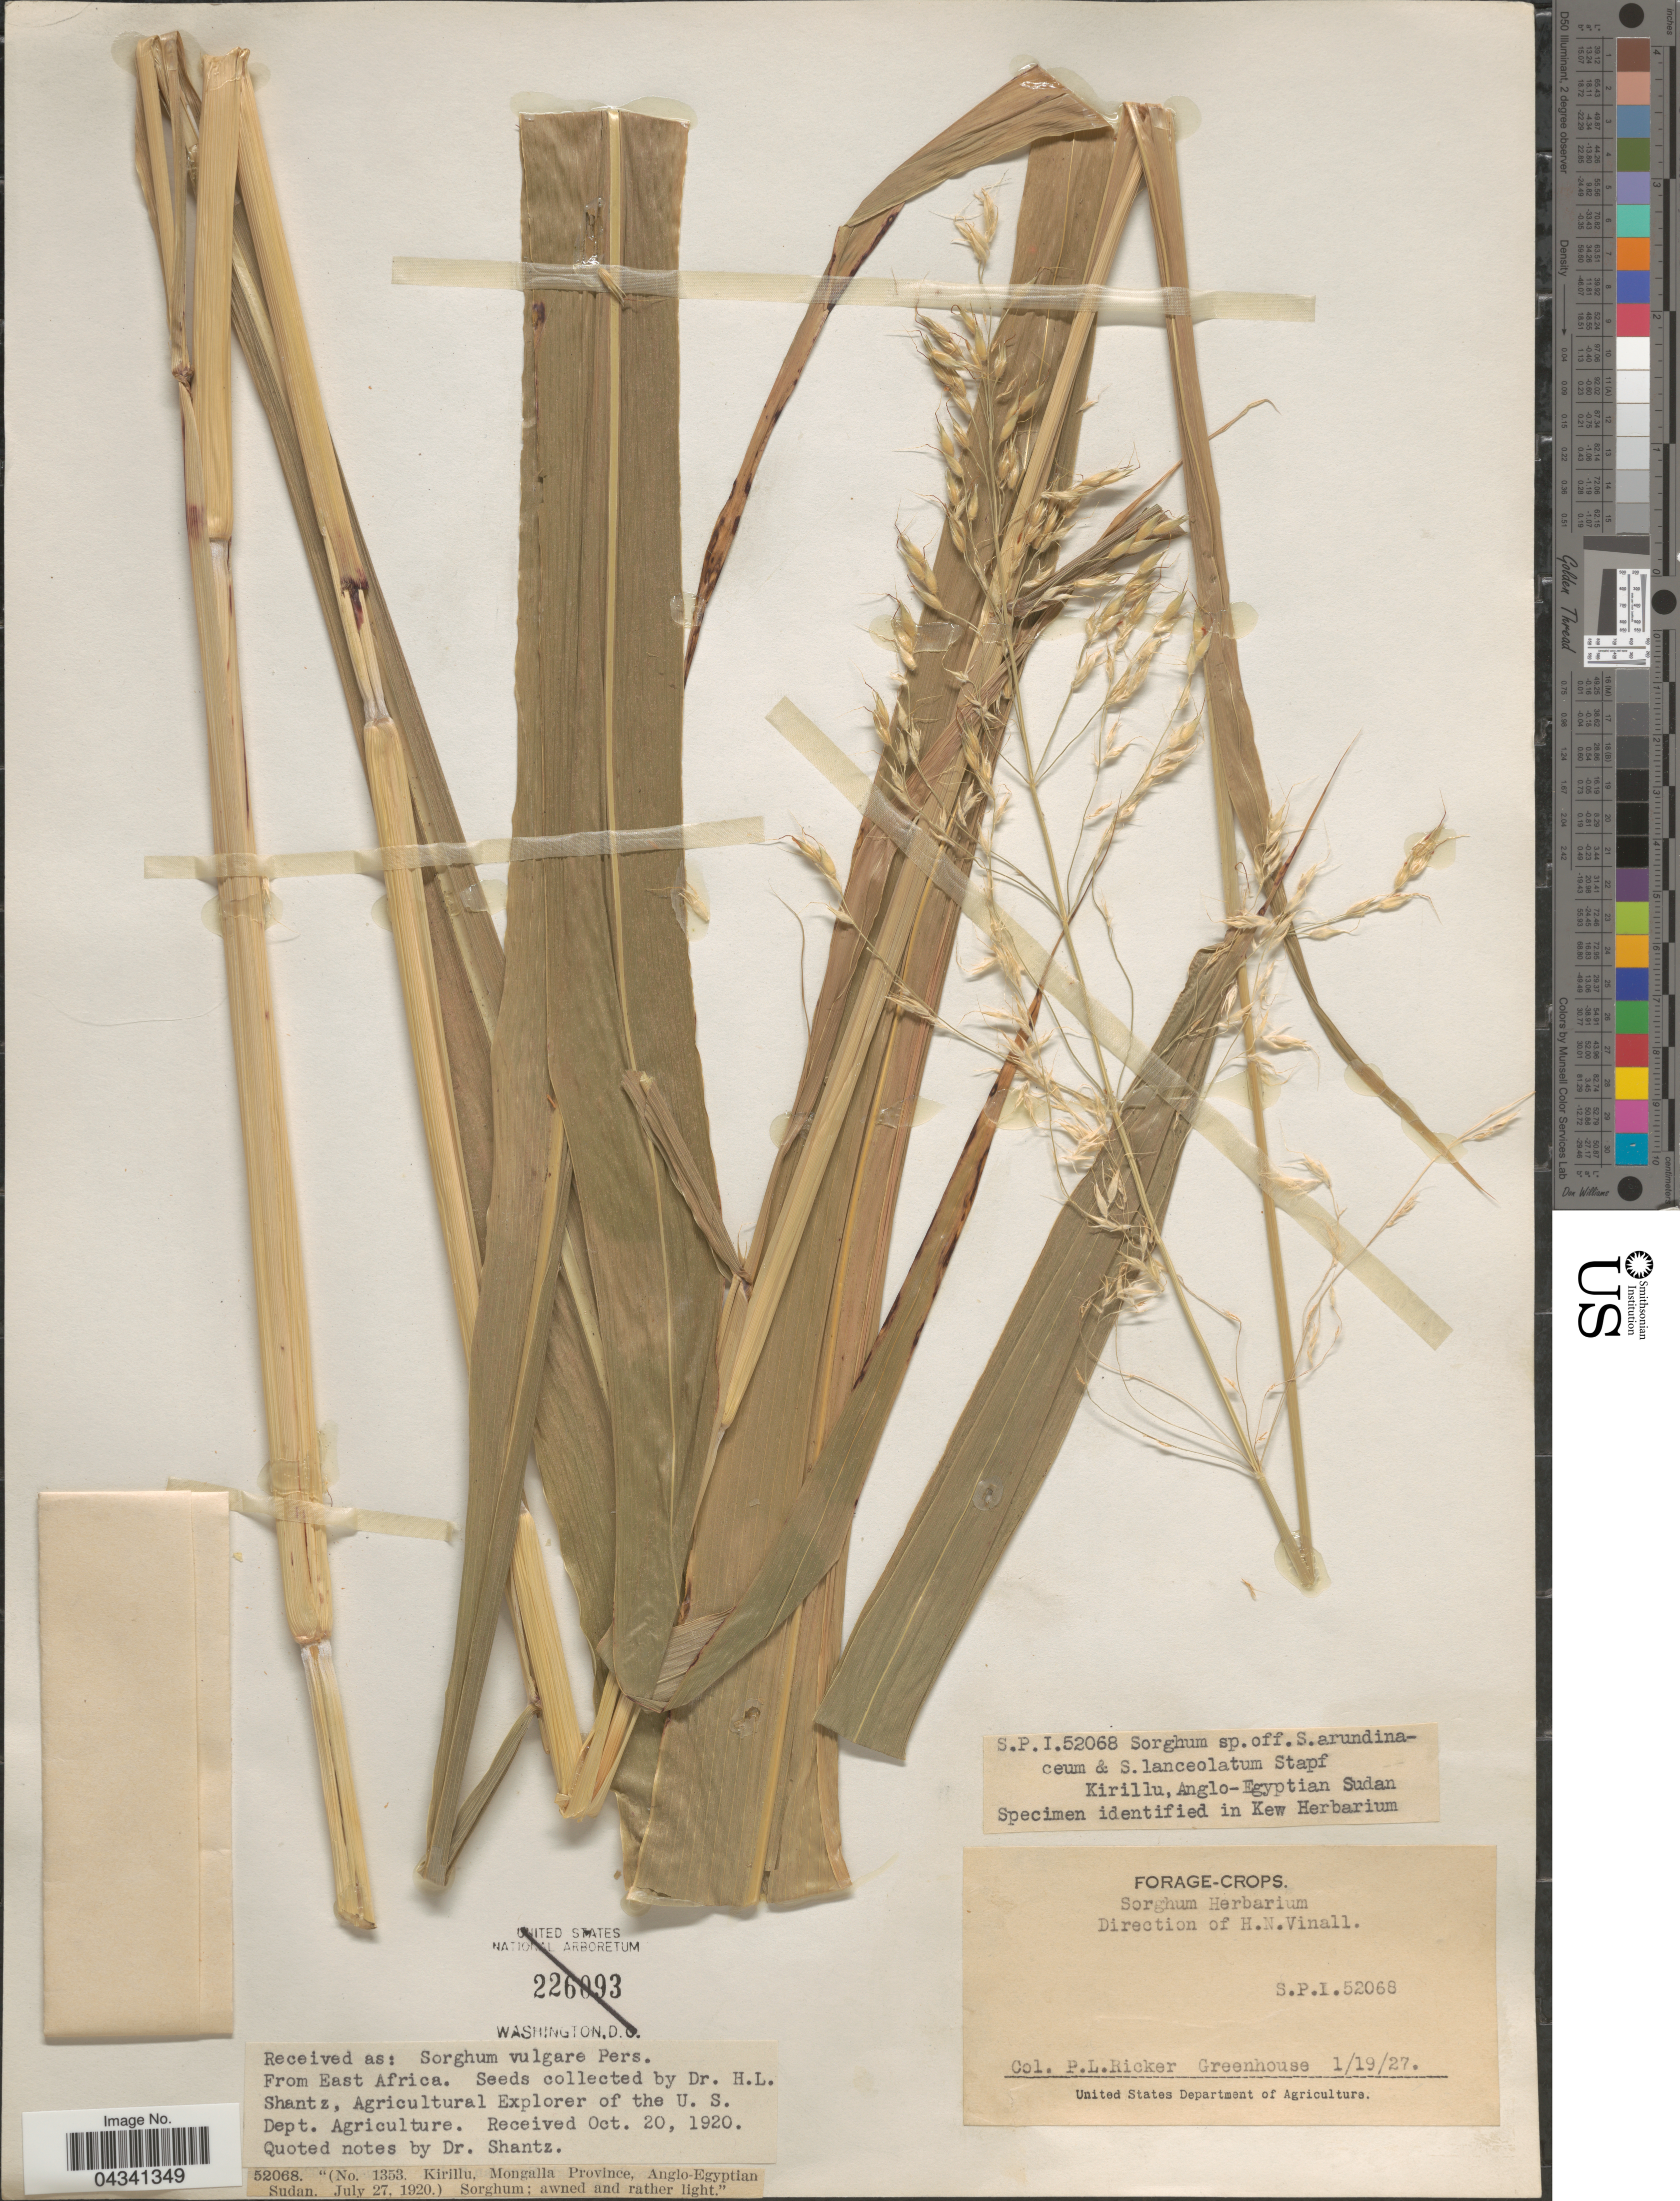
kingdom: Plantae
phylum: Tracheophyta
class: Liliopsida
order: Poales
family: Poaceae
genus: Sorghum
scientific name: Sorghum arundinaceum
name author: (Desv.) Stapf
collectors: P. Ricker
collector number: S.P.I. 52068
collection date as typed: Transcribed d/m/y: 19/1/27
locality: Greenhouse.